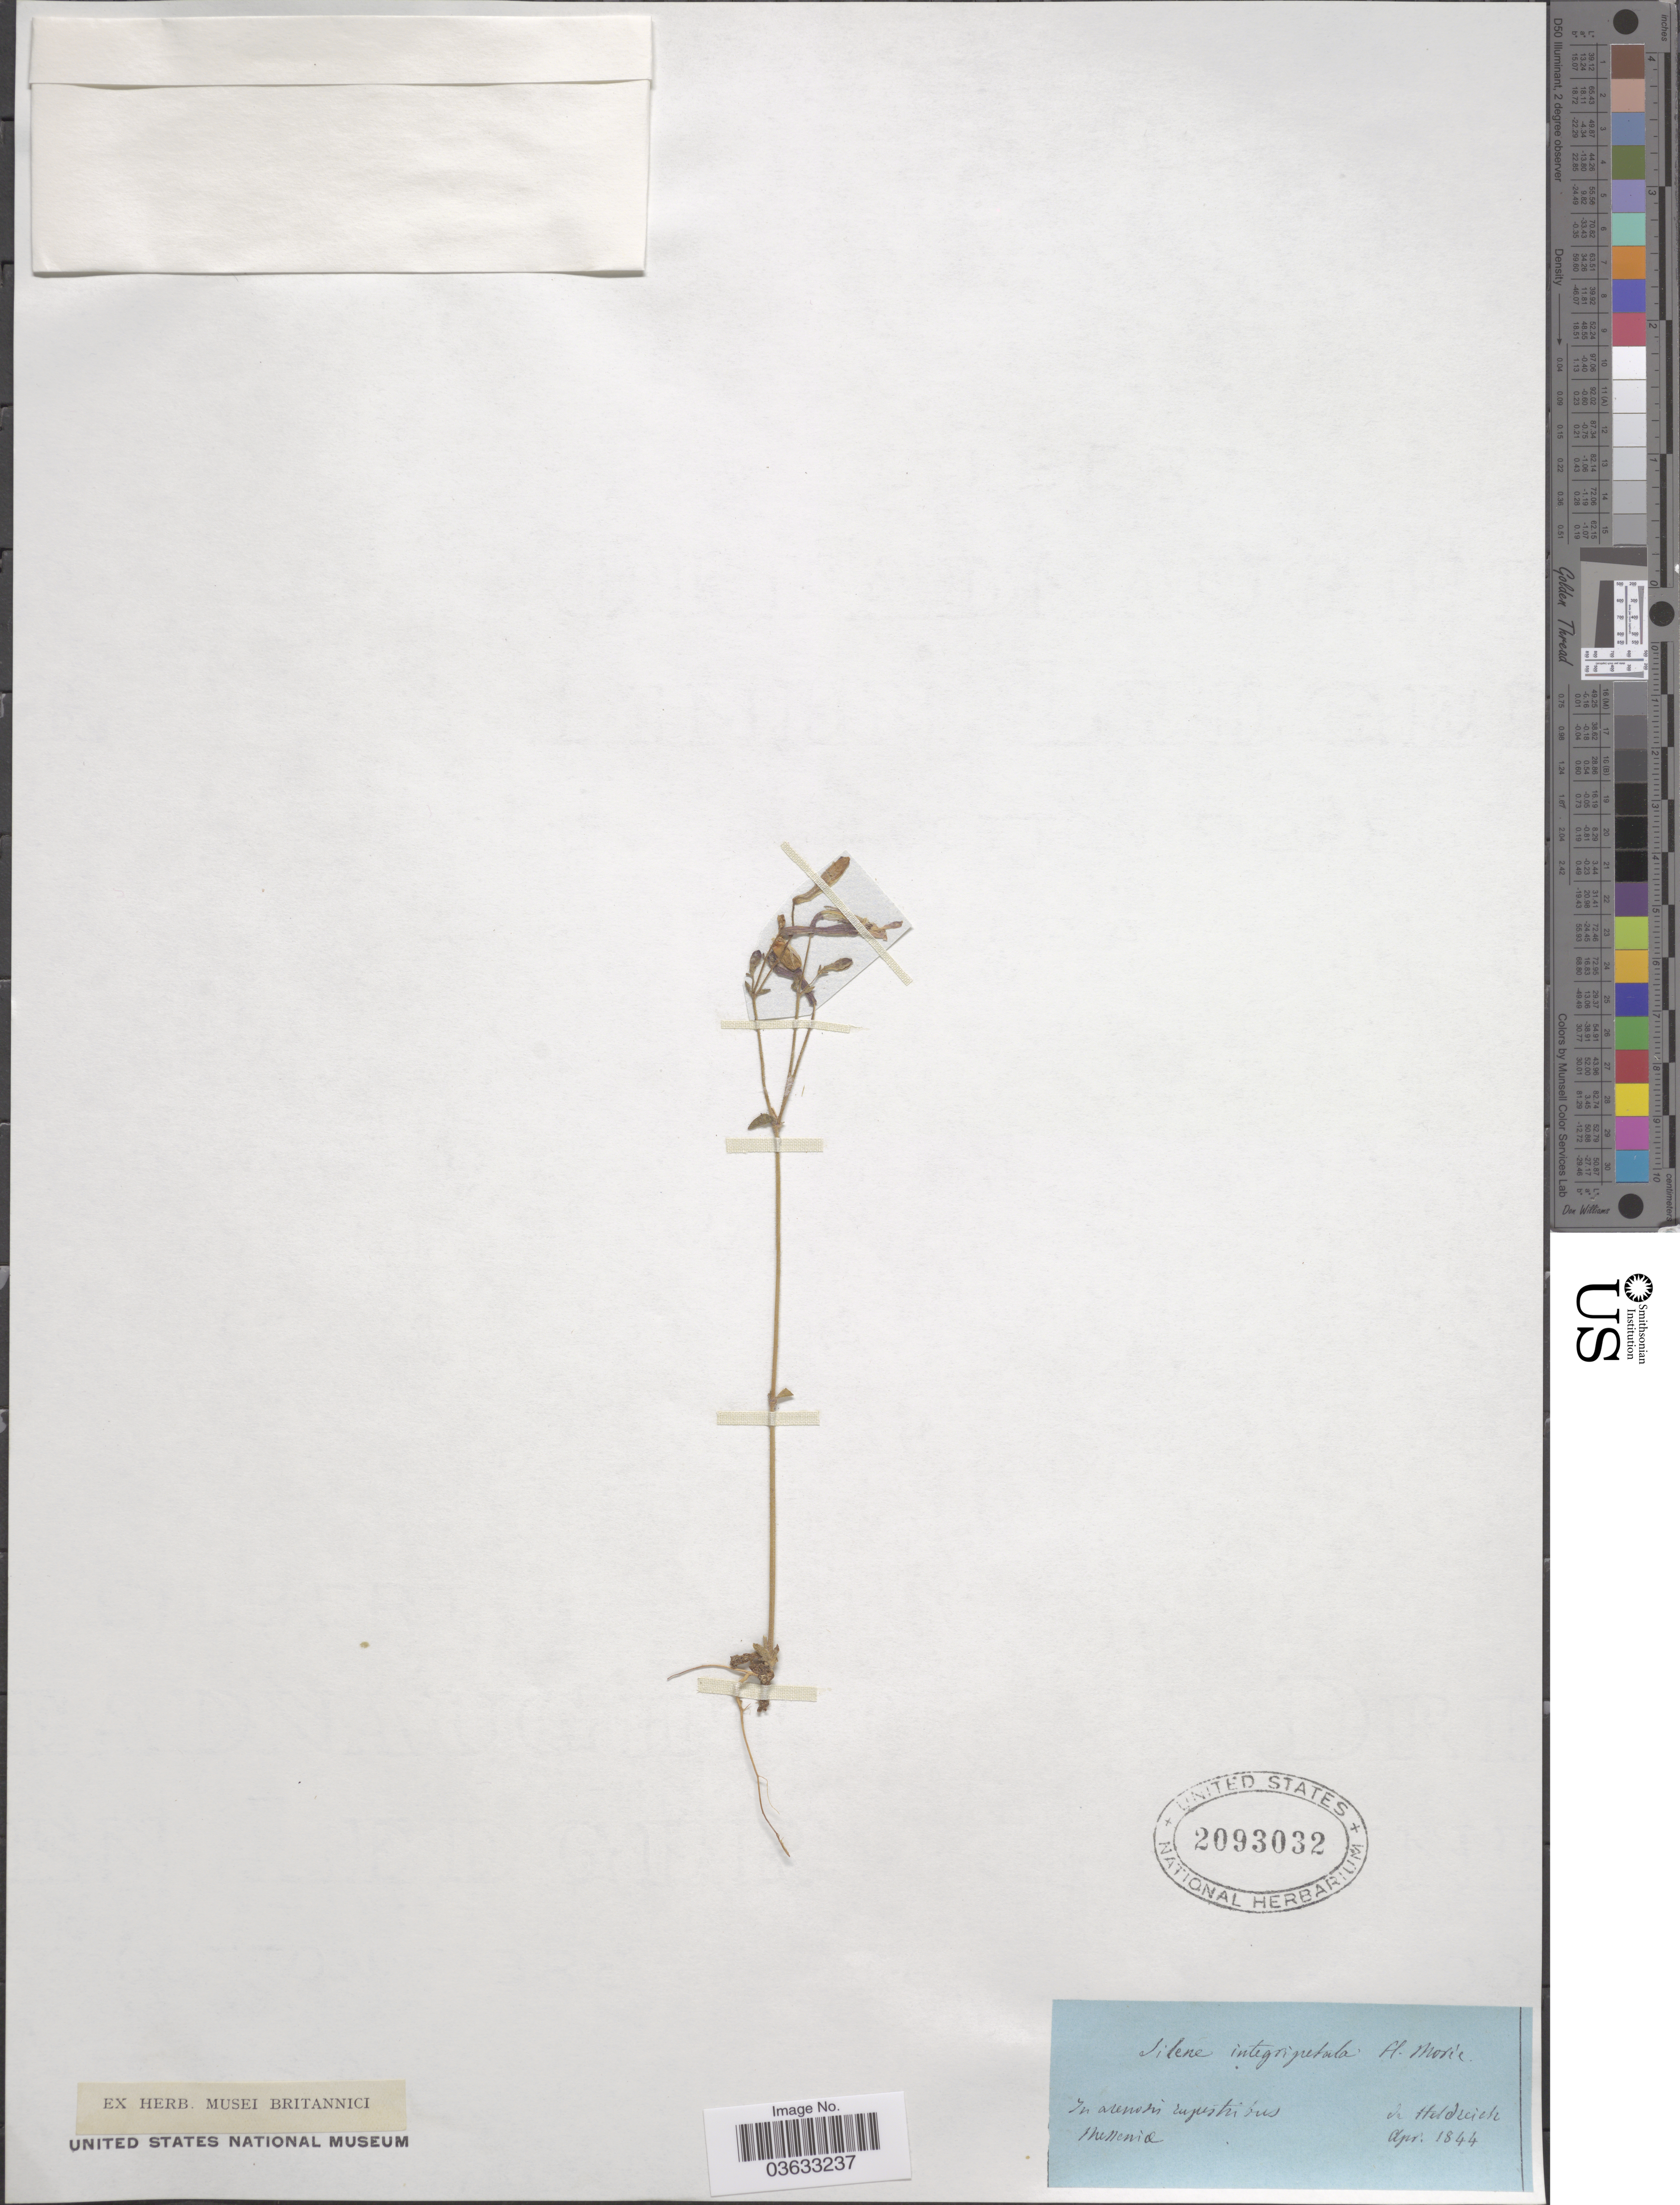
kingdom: Plantae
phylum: Tracheophyta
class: Magnoliopsida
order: Caryophyllales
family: Caryophyllaceae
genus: Silene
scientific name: Silene integripetala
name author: Bory & Chaub.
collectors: -. De Heldreich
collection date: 1844-04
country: Greece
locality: In arenosis rupistribus Messeniæ.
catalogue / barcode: US 2093032